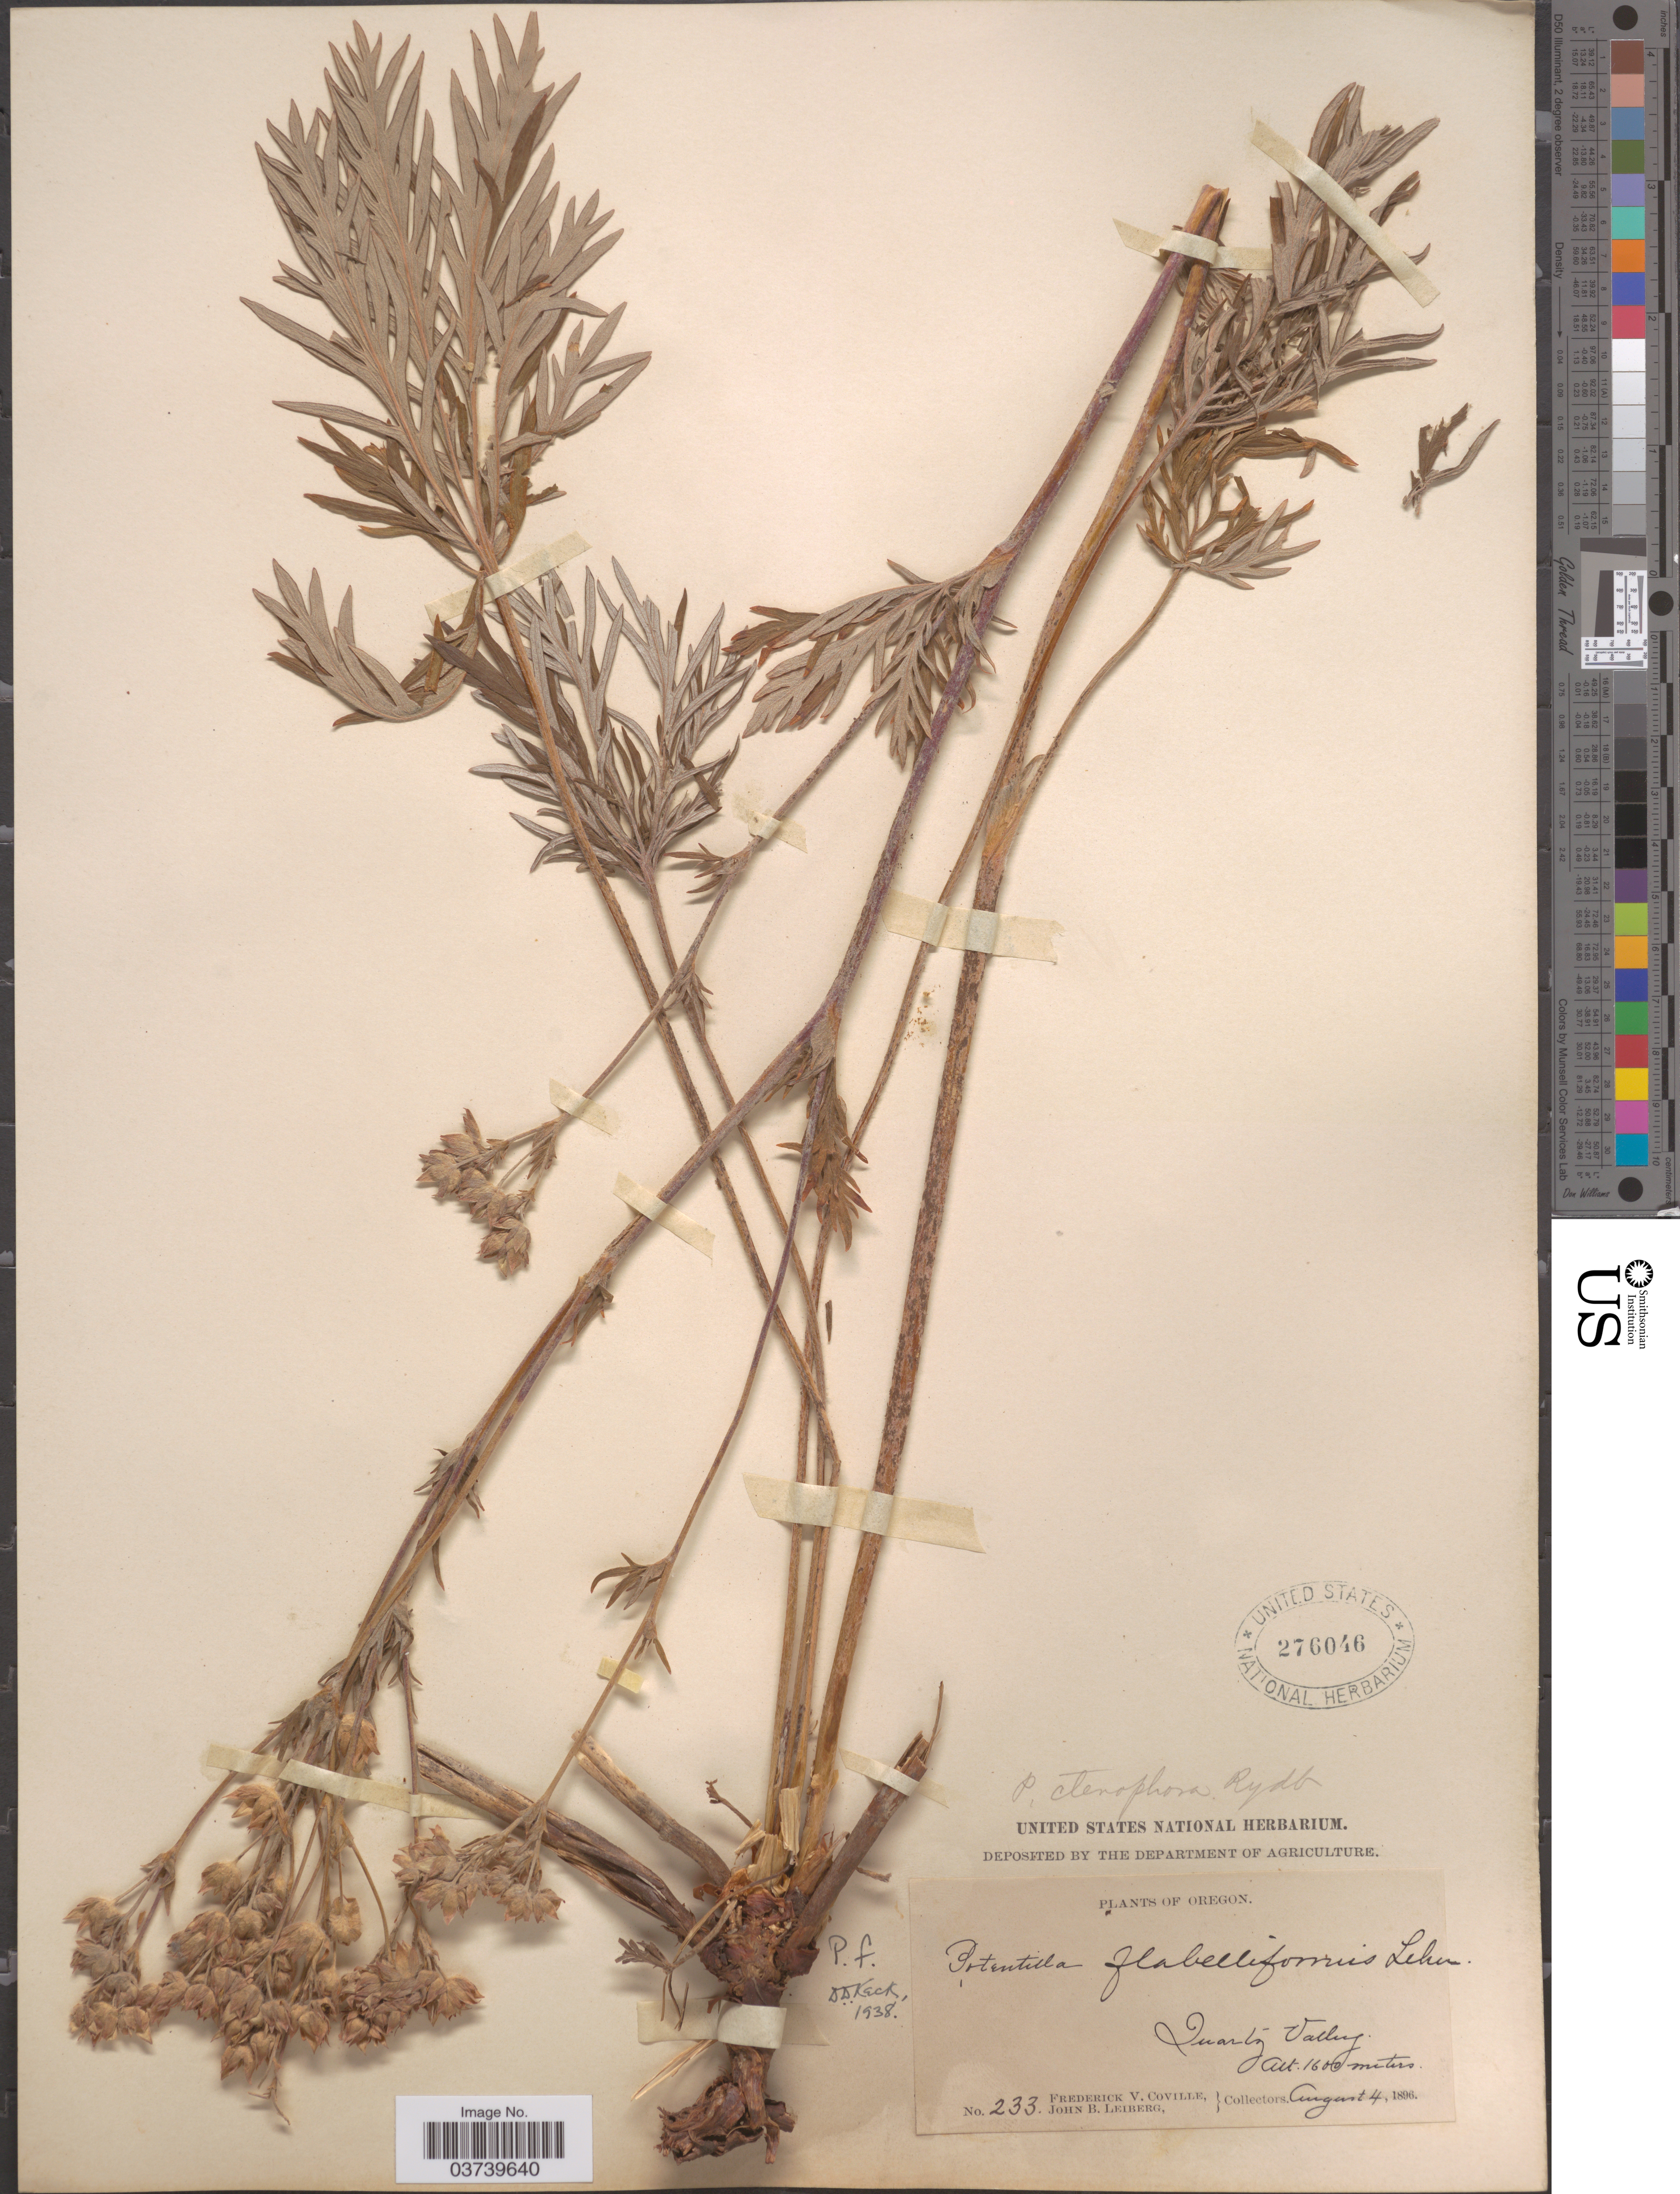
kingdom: Plantae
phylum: Tracheophyta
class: Magnoliopsida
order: Rosales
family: Rosaceae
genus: Potentilla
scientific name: Potentilla gracilis var. flabelliformis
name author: (Lehm.) Nutt.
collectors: F. V. Coville & J. B. Leiberg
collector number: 233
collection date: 1896-08-04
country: United States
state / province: Oregon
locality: Quartz Valley.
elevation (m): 1600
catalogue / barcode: US 276046